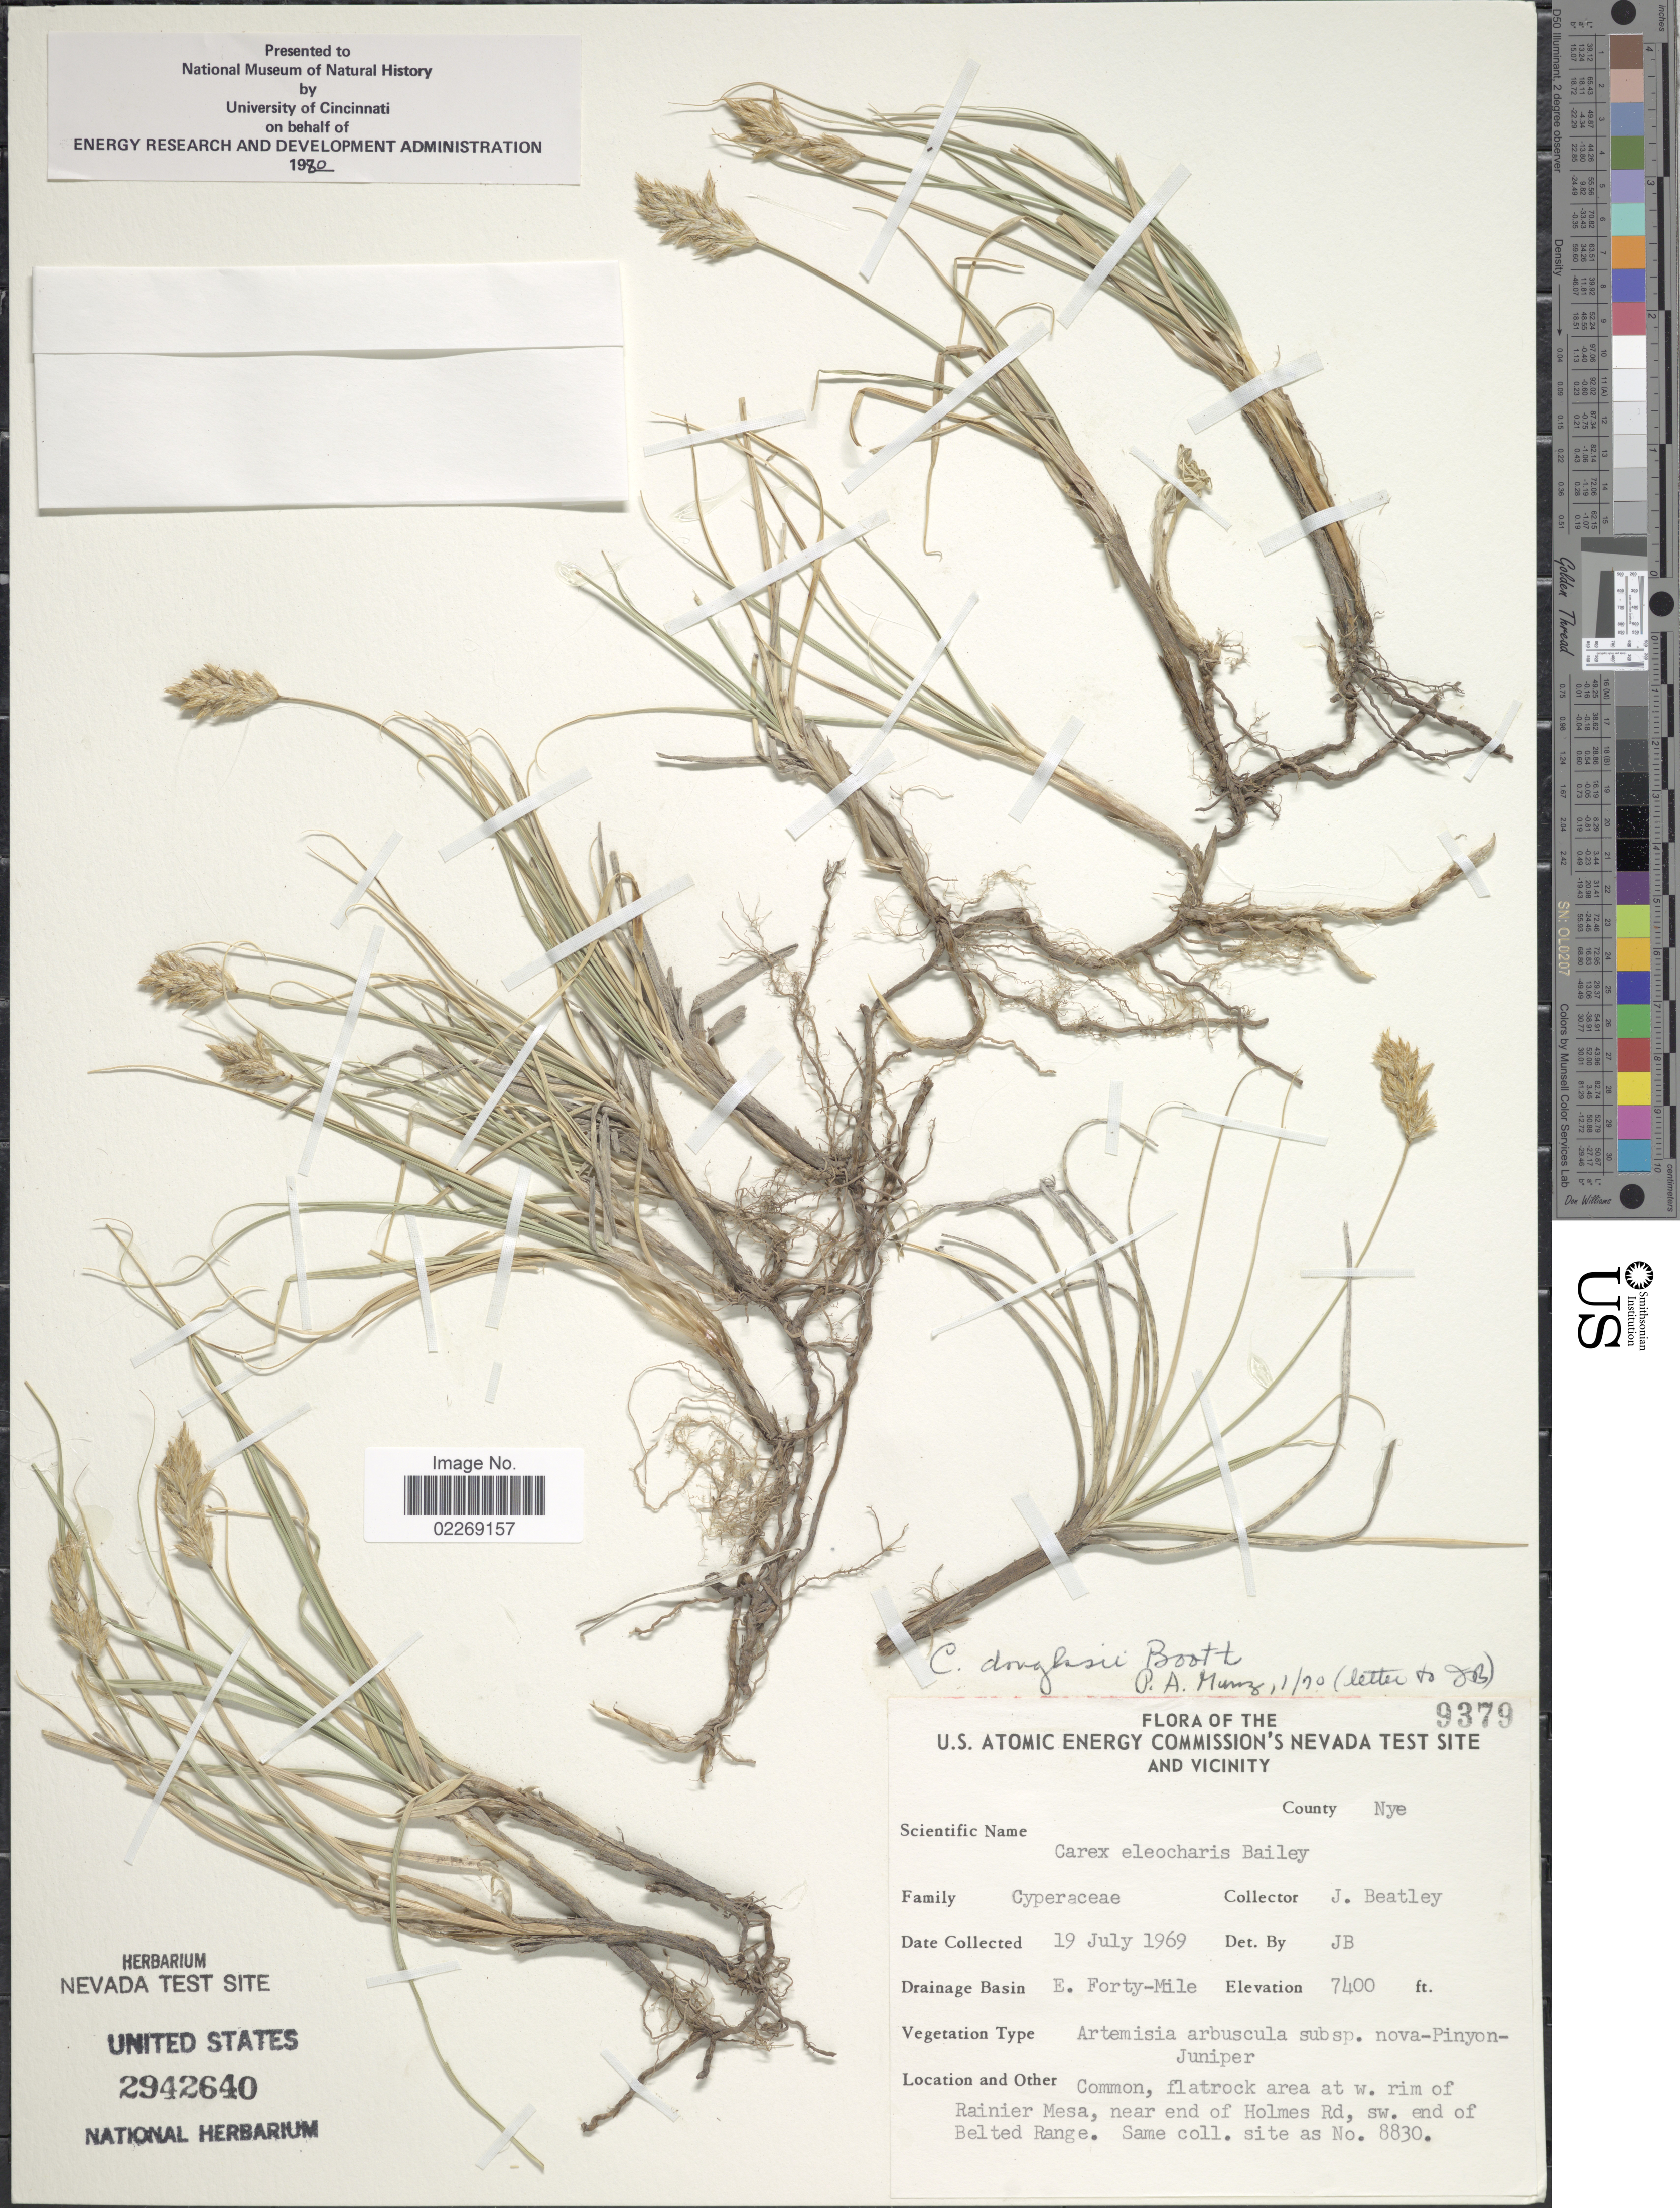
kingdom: Plantae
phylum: Tracheophyta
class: Liliopsida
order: Poales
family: Cyperaceae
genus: Carex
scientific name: Carex douglasii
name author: Boott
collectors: J. C. Beatley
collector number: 9379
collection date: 1969-07-19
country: United States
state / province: Nevada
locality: U.S. Atomic Energy Commission's Nevada Test Site and vicinity. County Nye. Drainage Basin E. Forty-Mile. at w. rim of Rainier Mesa, near end of Holmes Rd. sw. end of Belted Range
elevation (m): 2256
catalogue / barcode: US 2942640